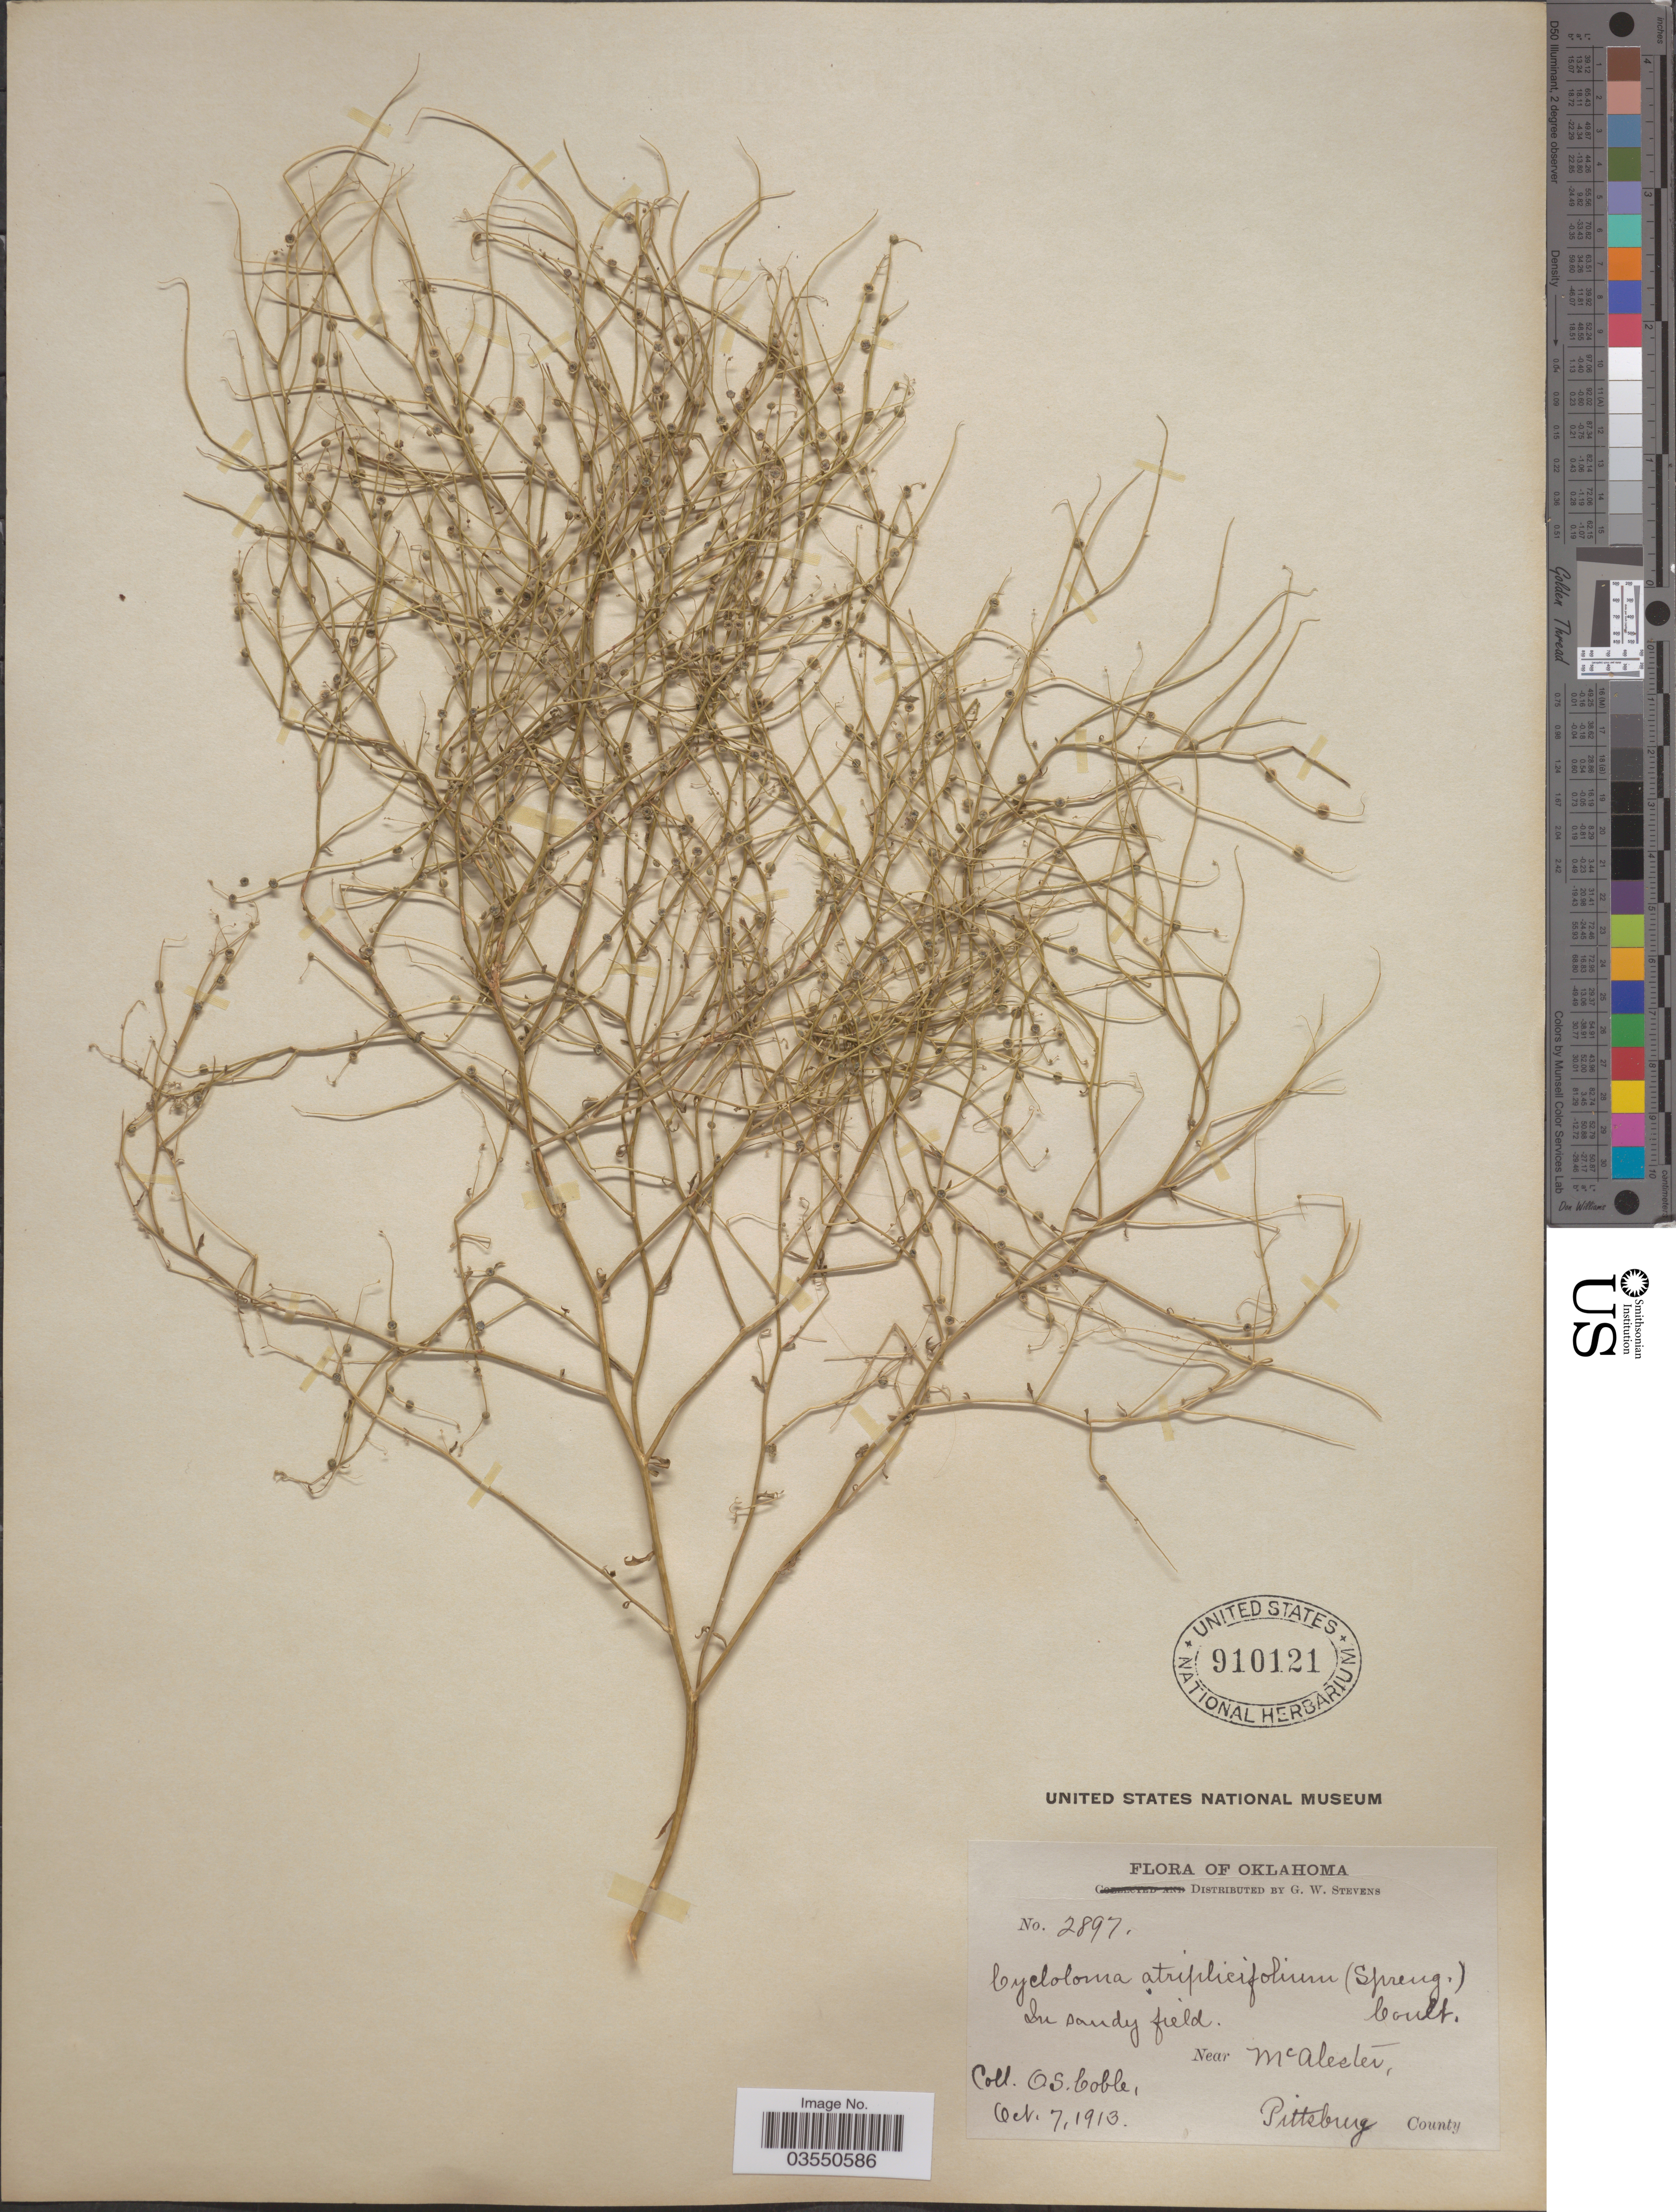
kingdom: Plantae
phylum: Tracheophyta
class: Magnoliopsida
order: Caryophyllales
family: Amaranthaceae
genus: Dysphania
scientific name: Dysphania atriplicifolia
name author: (Spreng.) G. Kadereit et al.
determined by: U.S. National Herbarium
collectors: O. Coble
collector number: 2897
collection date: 1913-10-07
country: United States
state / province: Oklahoma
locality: Near McAlester. Pittsburg County.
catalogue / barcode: US 910121